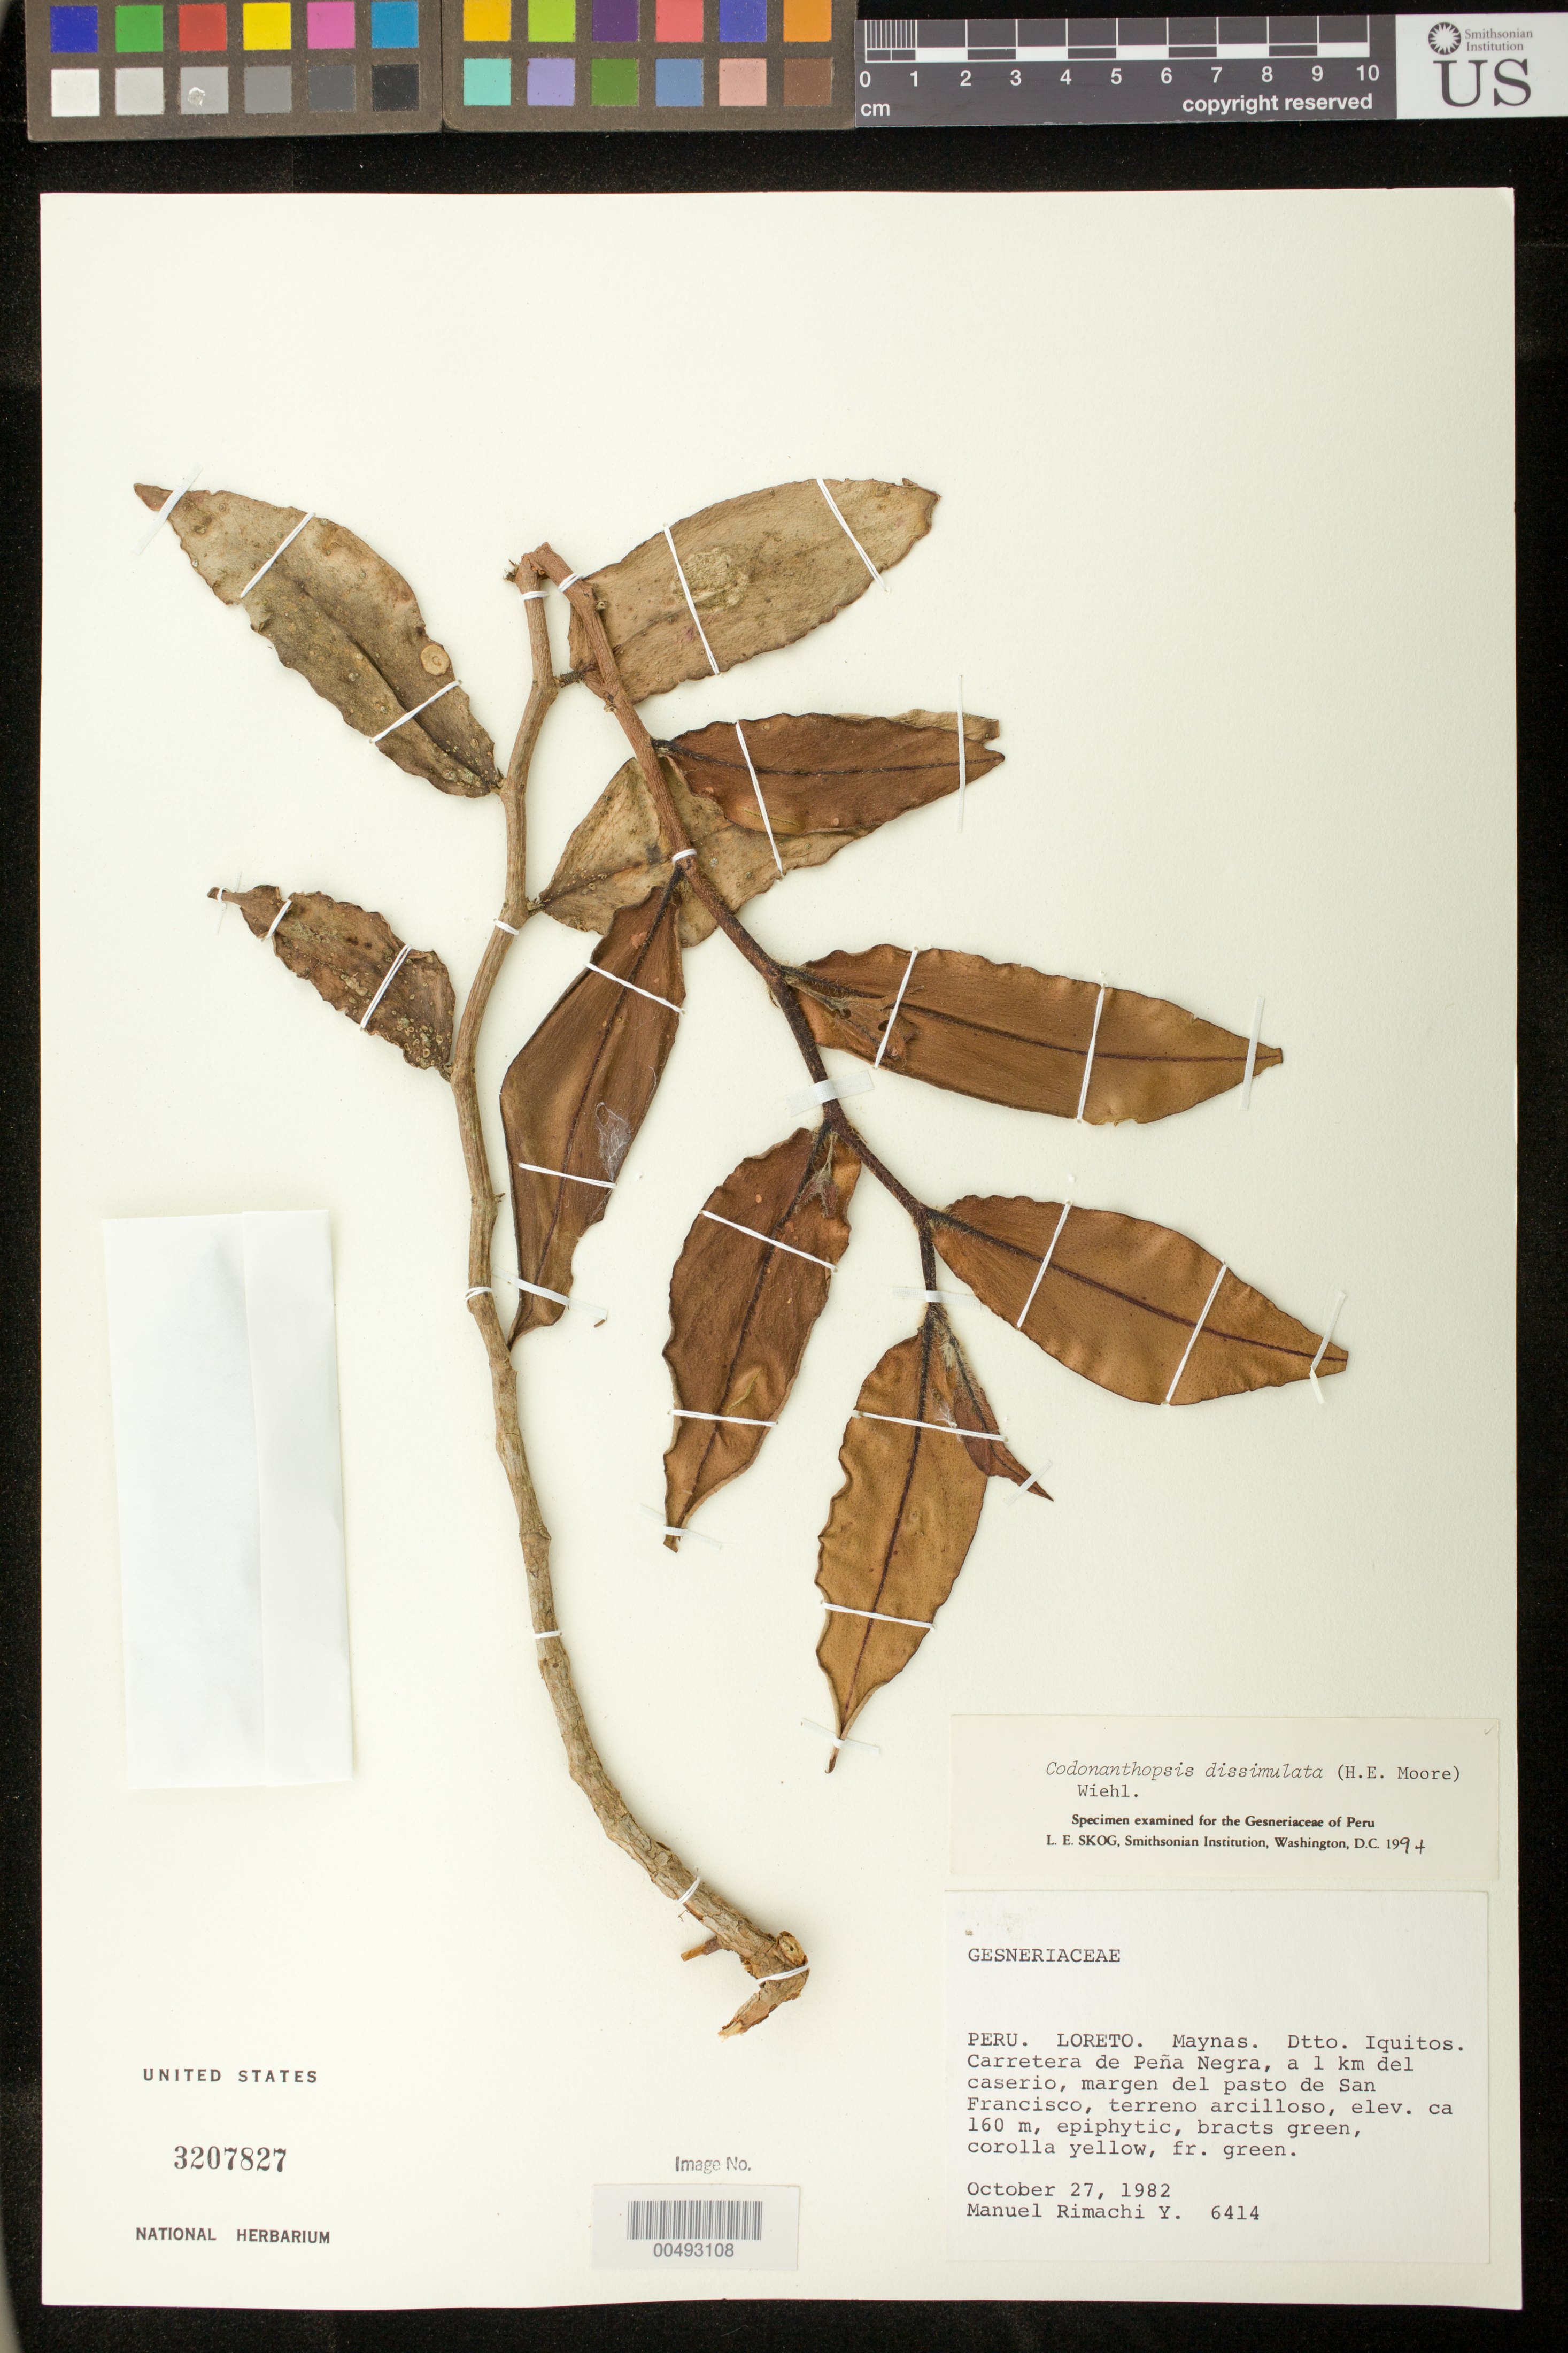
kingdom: Plantae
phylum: Tracheophyta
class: Magnoliopsida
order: Lamiales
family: Gesneriaceae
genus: Codonanthopsis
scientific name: Codonanthopsis dissimulata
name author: (H.E. Moore) Wiehler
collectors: M. Rimachi Y.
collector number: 6414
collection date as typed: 27 Oct 1982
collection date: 1982-10-27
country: Peru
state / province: Loreto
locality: Prov. Maynas; Iquitos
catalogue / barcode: US 3207827